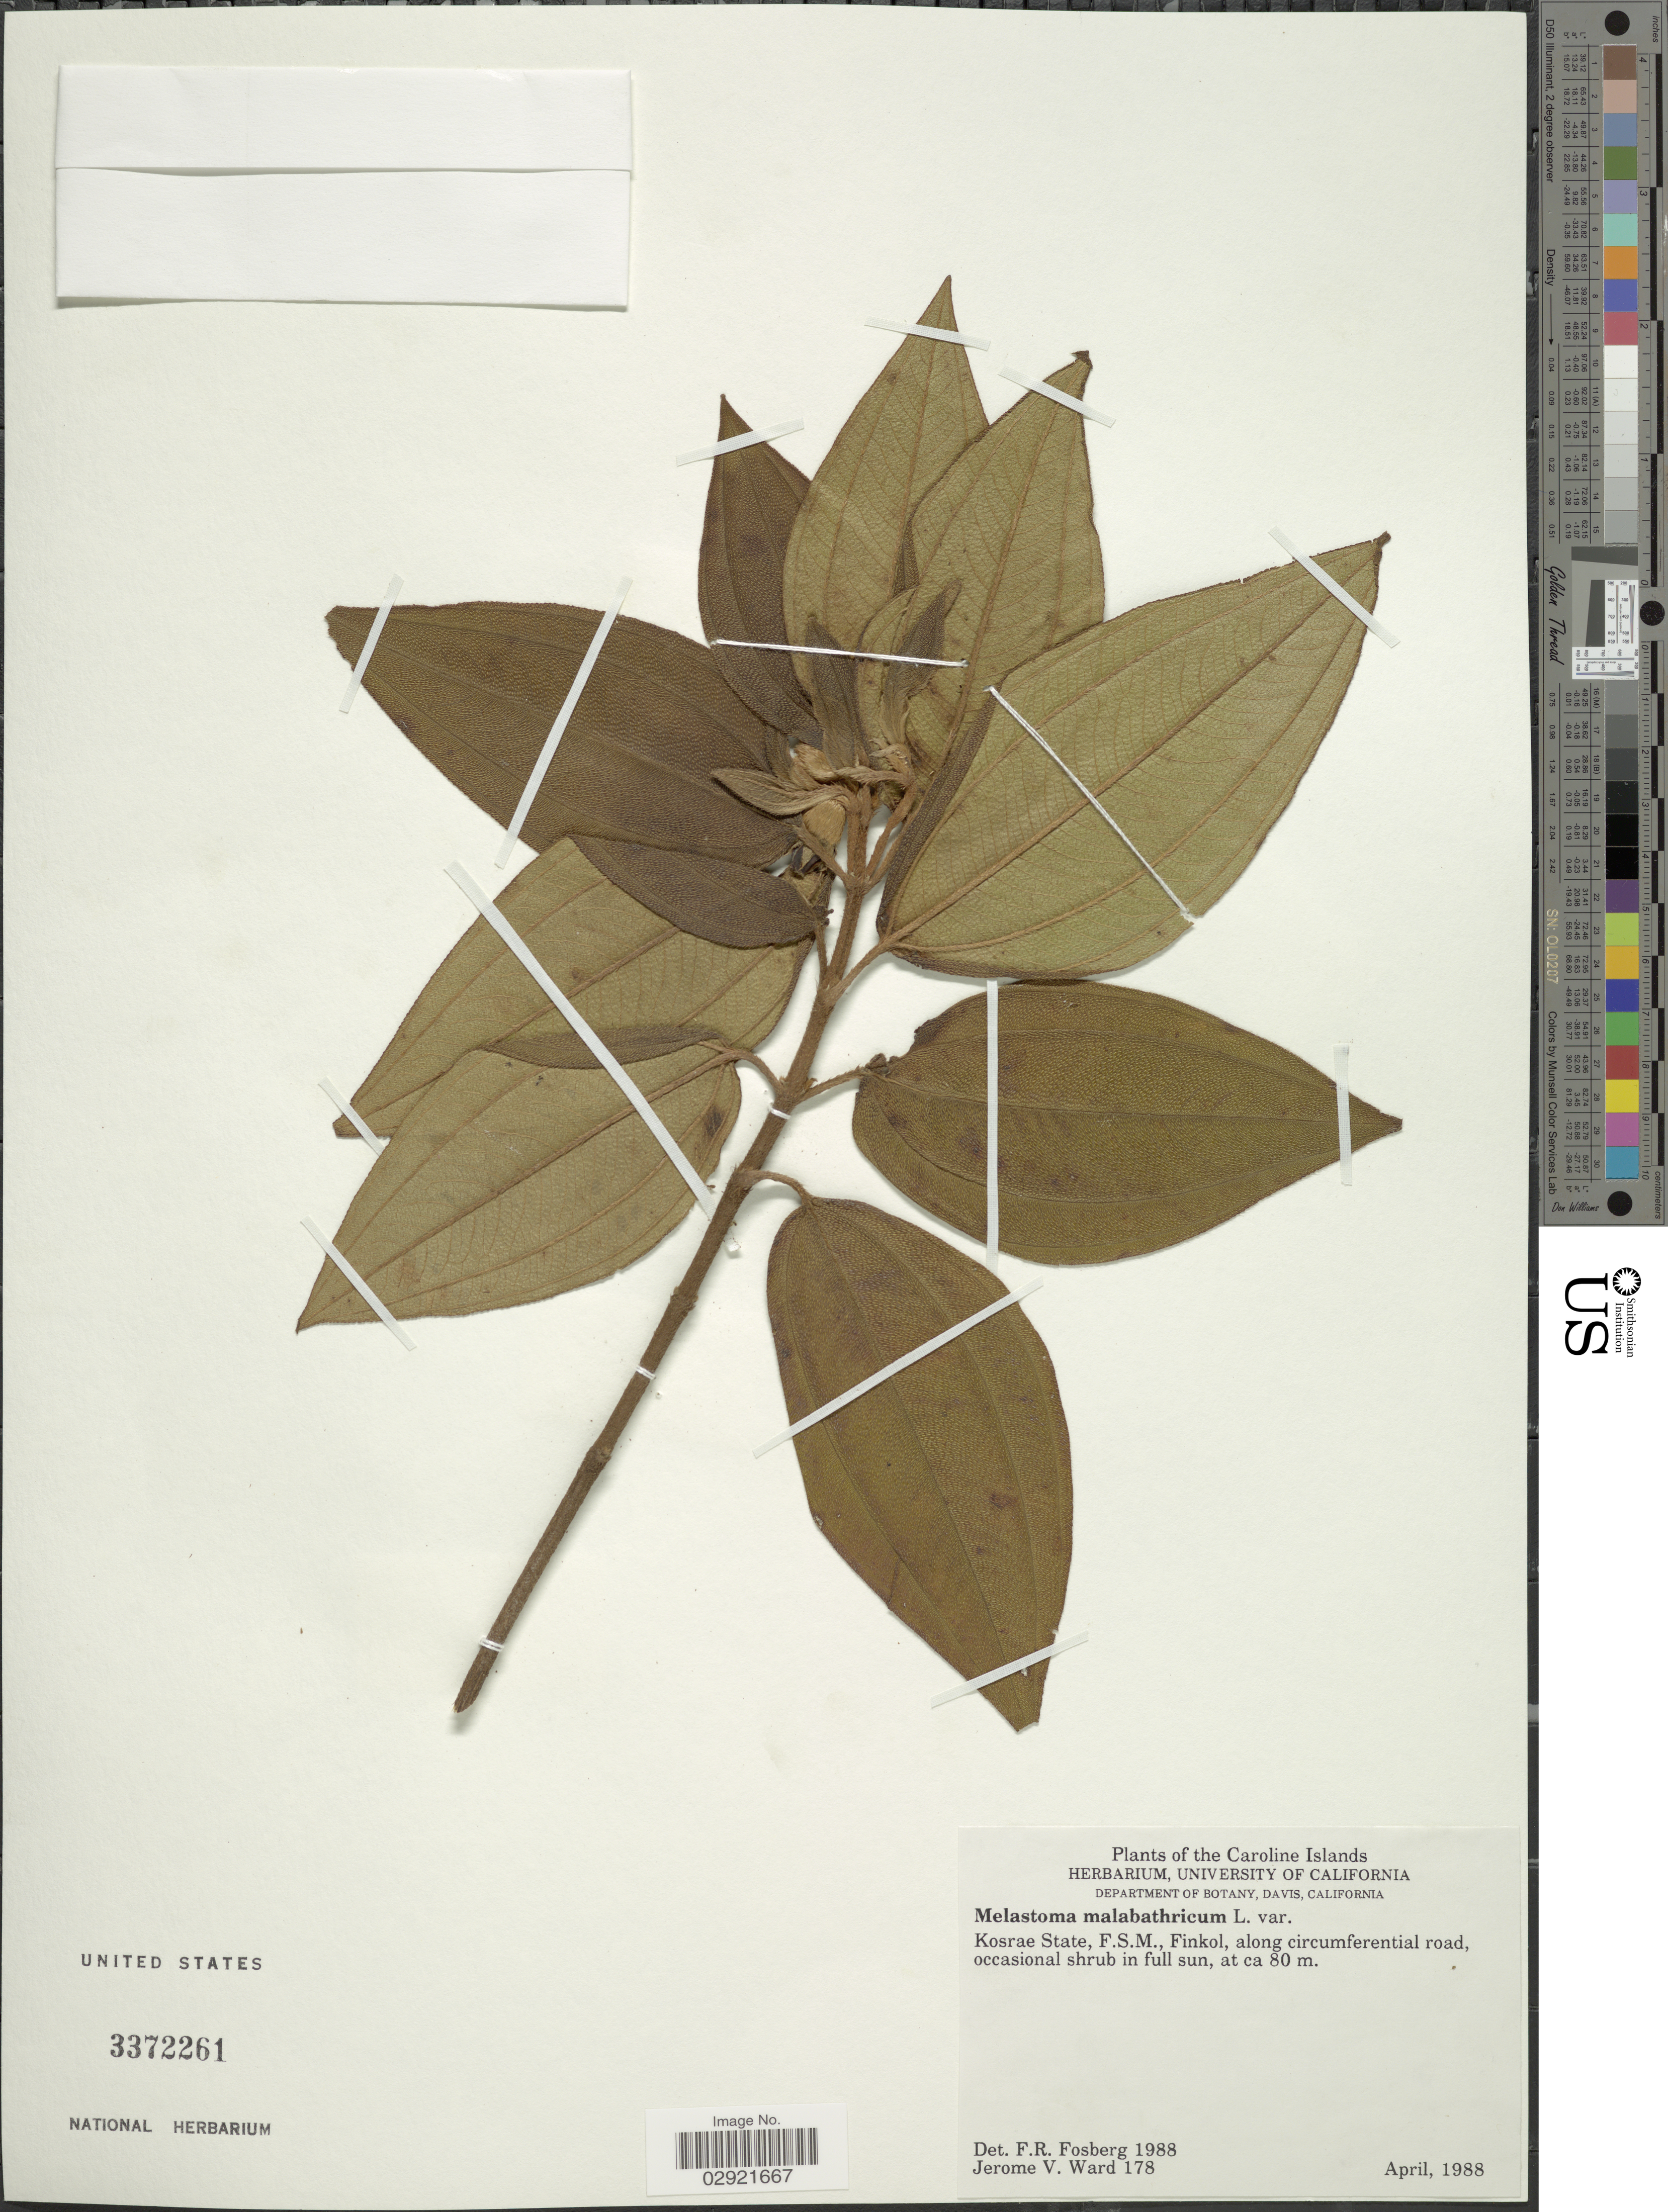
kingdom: Plantae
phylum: Tracheophyta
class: Magnoliopsida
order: Myrtales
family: Melastomataceae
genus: Melastoma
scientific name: Melastoma malabathricum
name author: L.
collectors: J. V. Ward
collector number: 178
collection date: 1988-04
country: Micronesia, Federated States of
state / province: Kosrae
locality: Caroline Islands. Kosrae State, F.S.M., Finkol, along circumferential road.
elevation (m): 80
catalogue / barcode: US 3372261